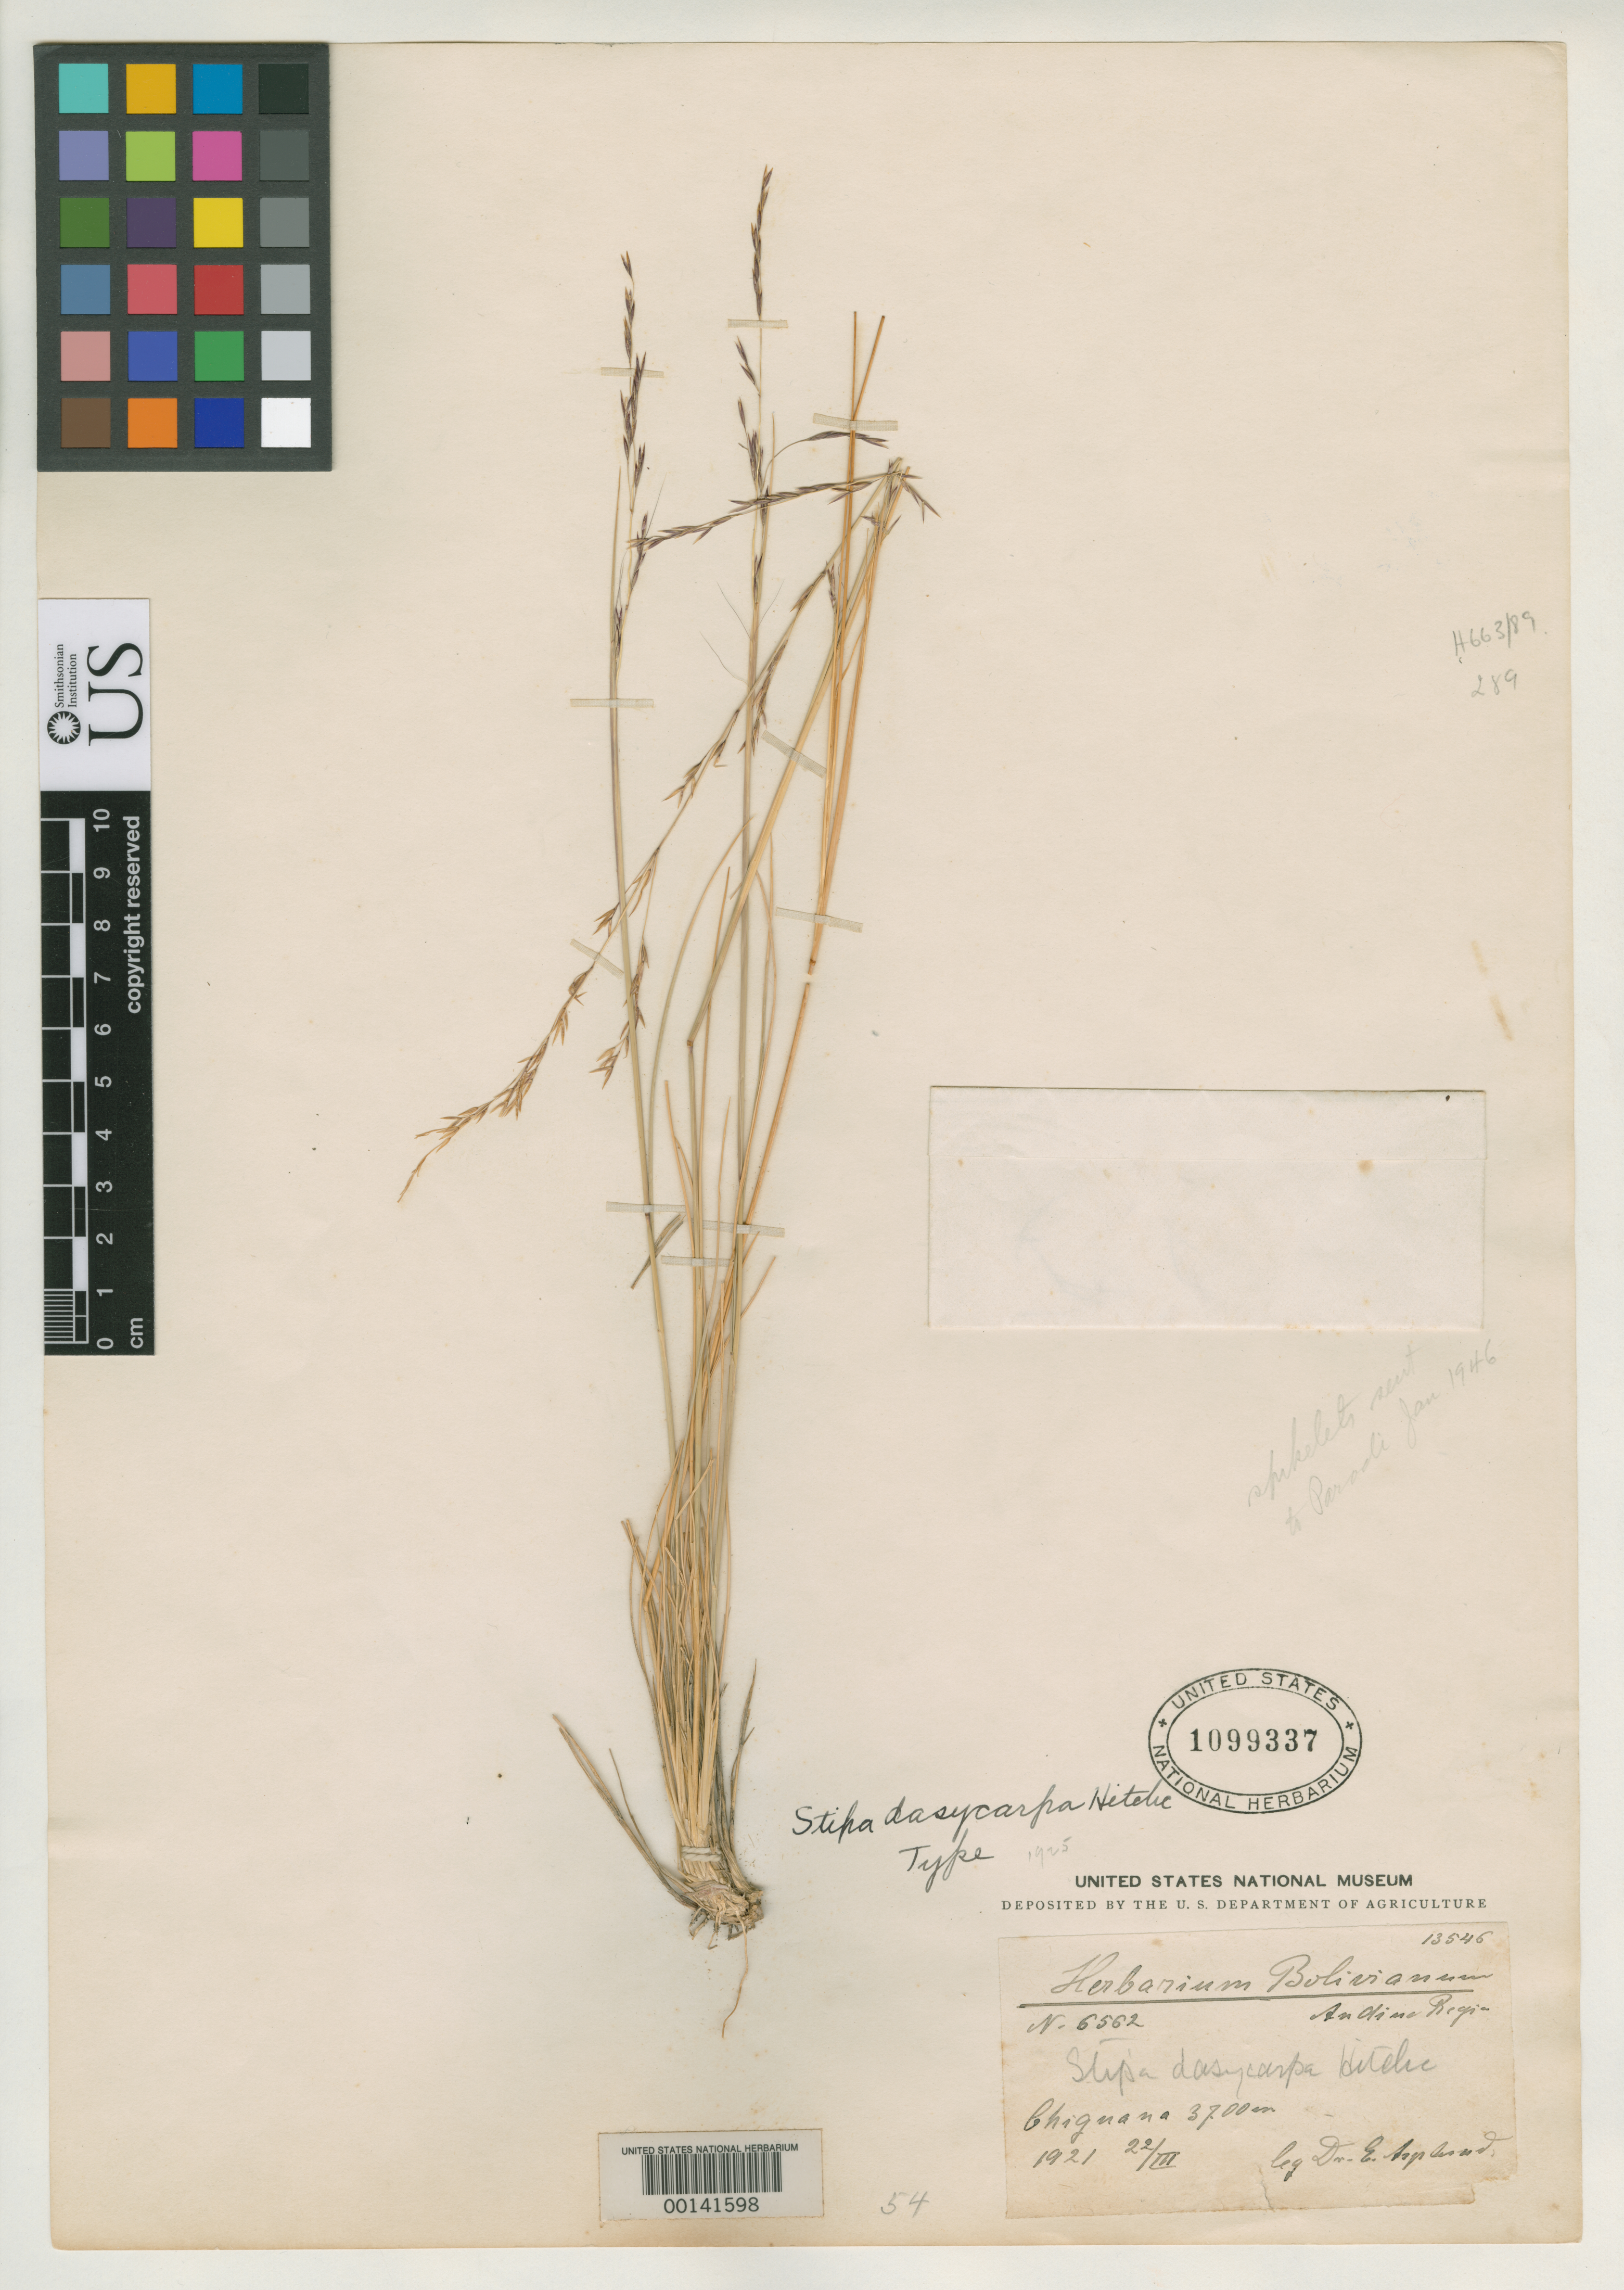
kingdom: Plantae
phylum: Tracheophyta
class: Liliopsida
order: Poales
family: Poaceae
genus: Stipa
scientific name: Stipa dasycarpa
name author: Hitchc.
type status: Holotype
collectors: E. Asplund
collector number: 6562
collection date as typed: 22 Mar 1921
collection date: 1921-03-22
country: Bolivia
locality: Chiguana.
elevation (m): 3700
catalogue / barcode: US 1099337